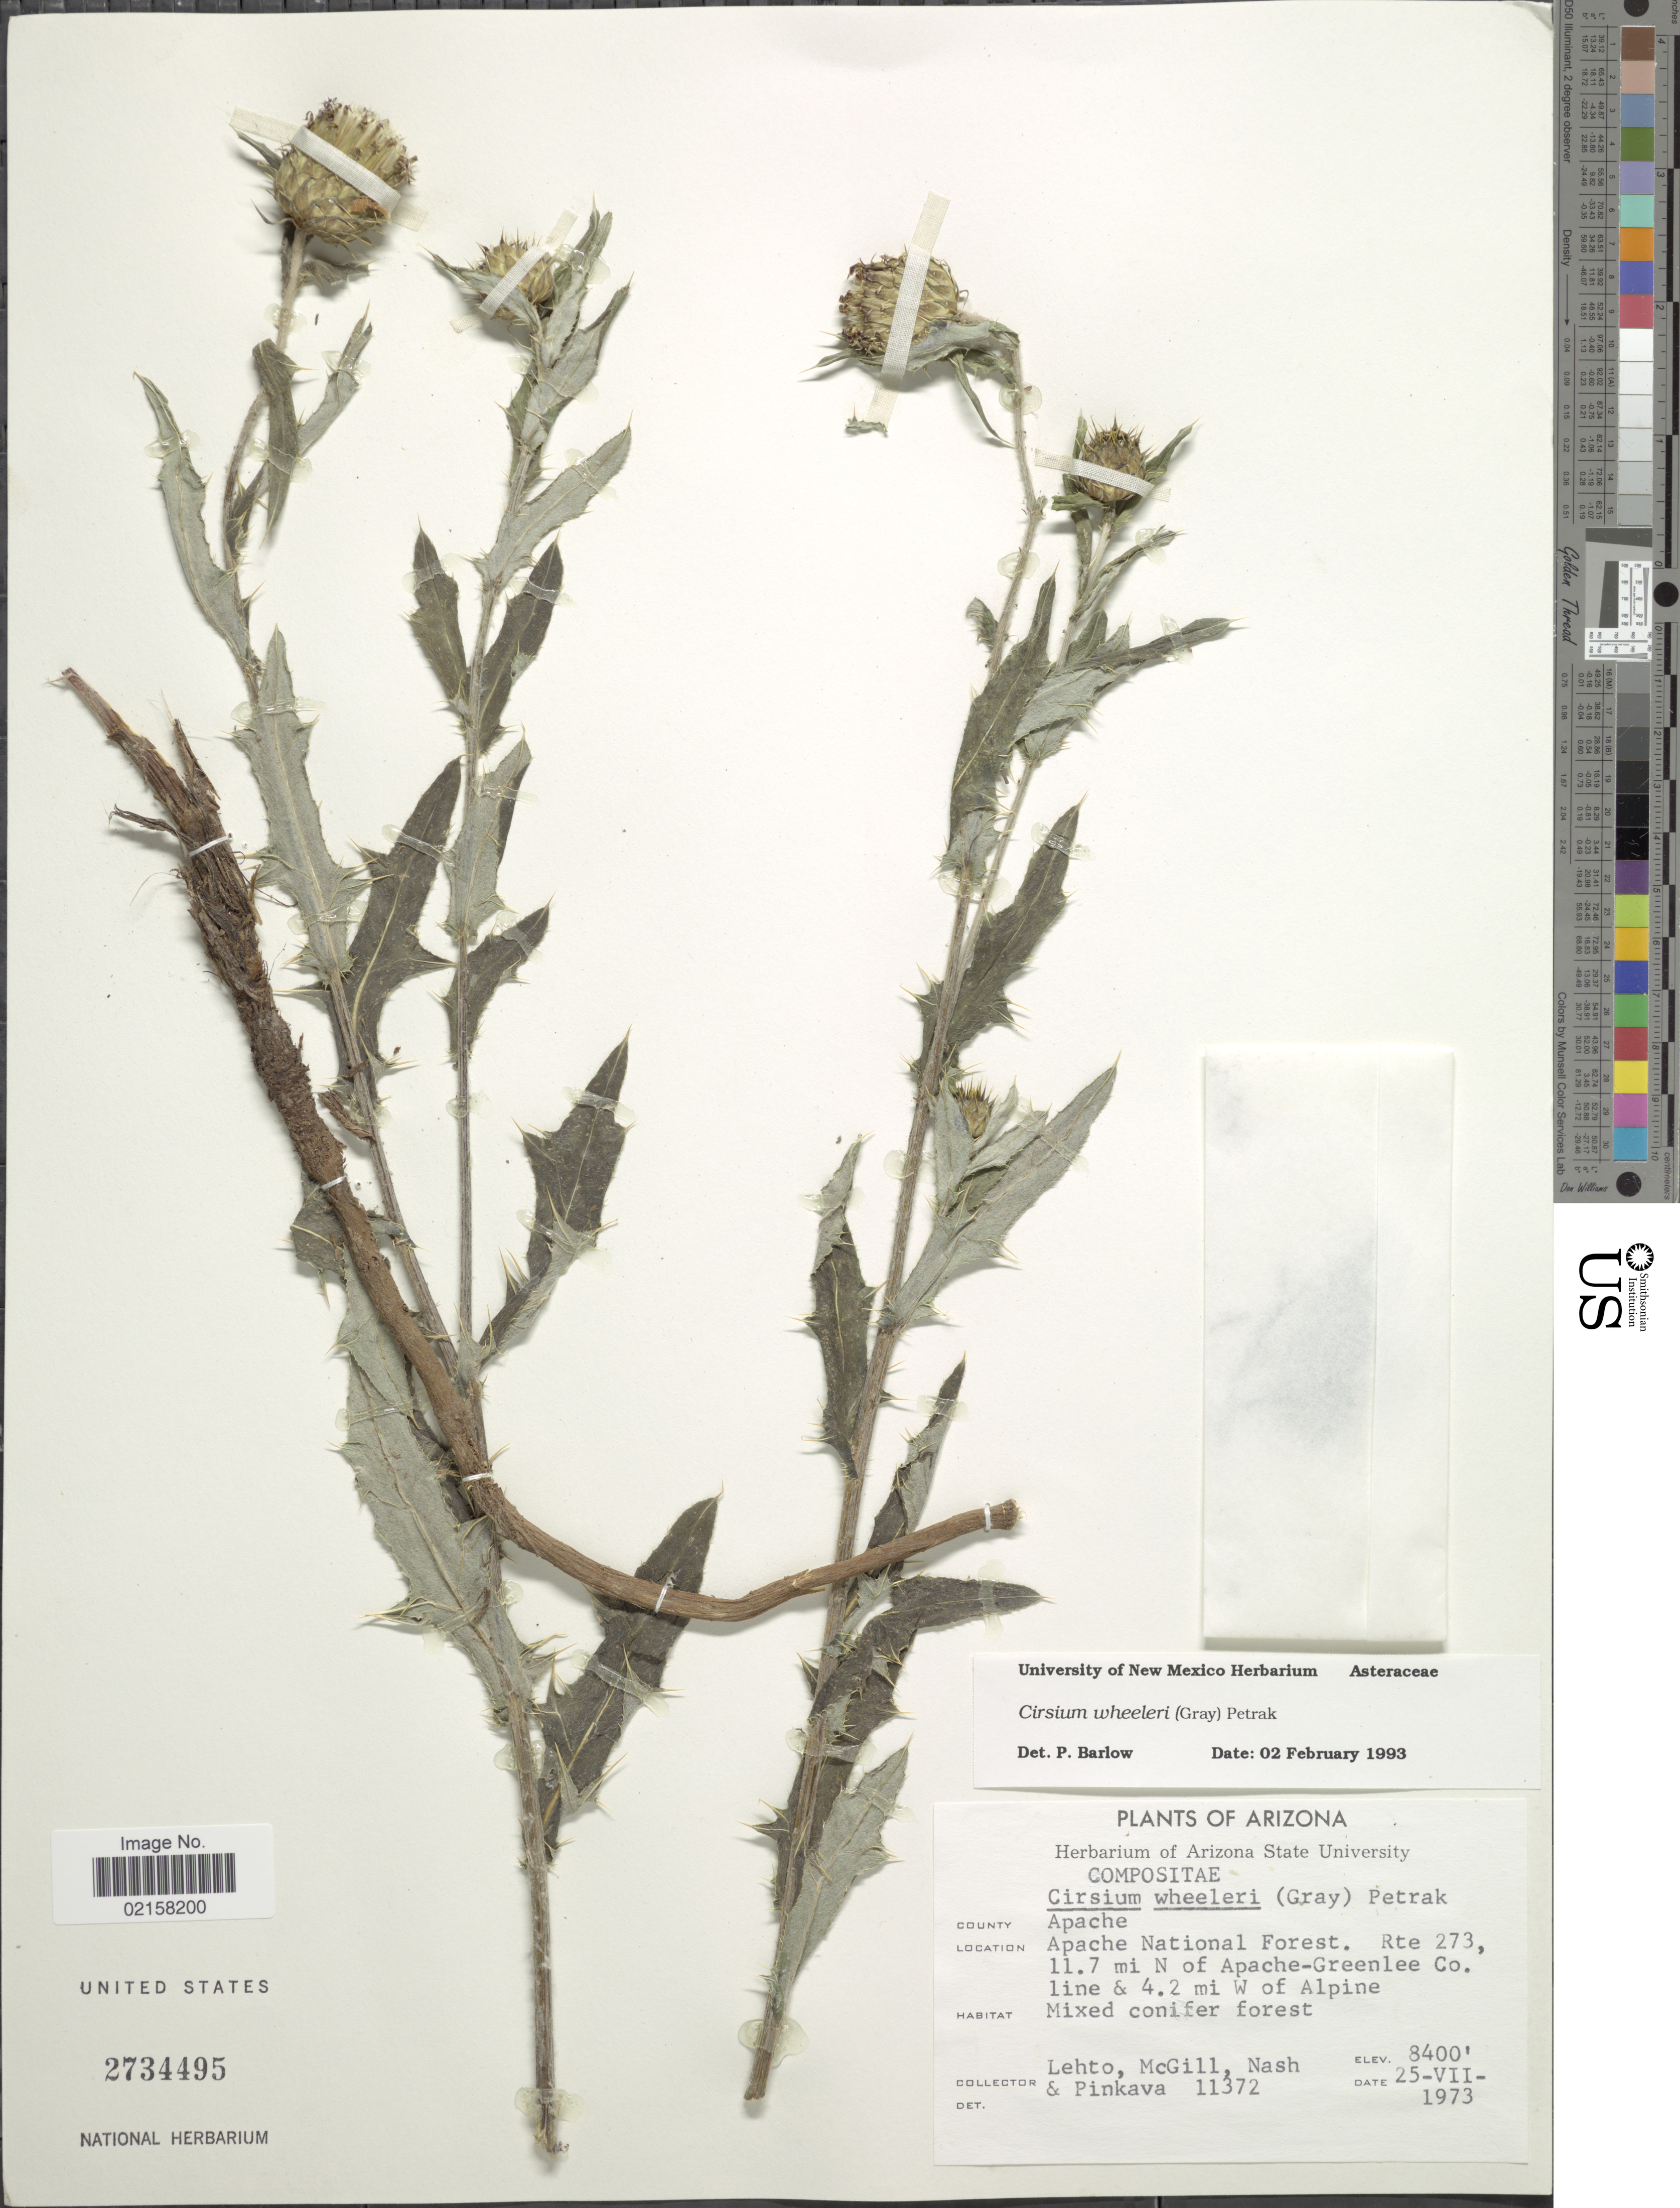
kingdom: Plantae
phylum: Tracheophyta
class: Magnoliopsida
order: Asterales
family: Asteraceae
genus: Cirsium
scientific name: Cirsium wheeleri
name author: (A. Gray) Petr.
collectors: -. Lehto, -. McGill, -- Nash & -. Pinkava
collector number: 11372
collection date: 1973-07-25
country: United States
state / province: Arizona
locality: Apache National Forest, Rte 273, 11.7 mi N of Apache-Greenle Co. line & 4.2 mi W of Alpine Mixed conifer forest.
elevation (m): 2560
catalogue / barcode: US 2734495